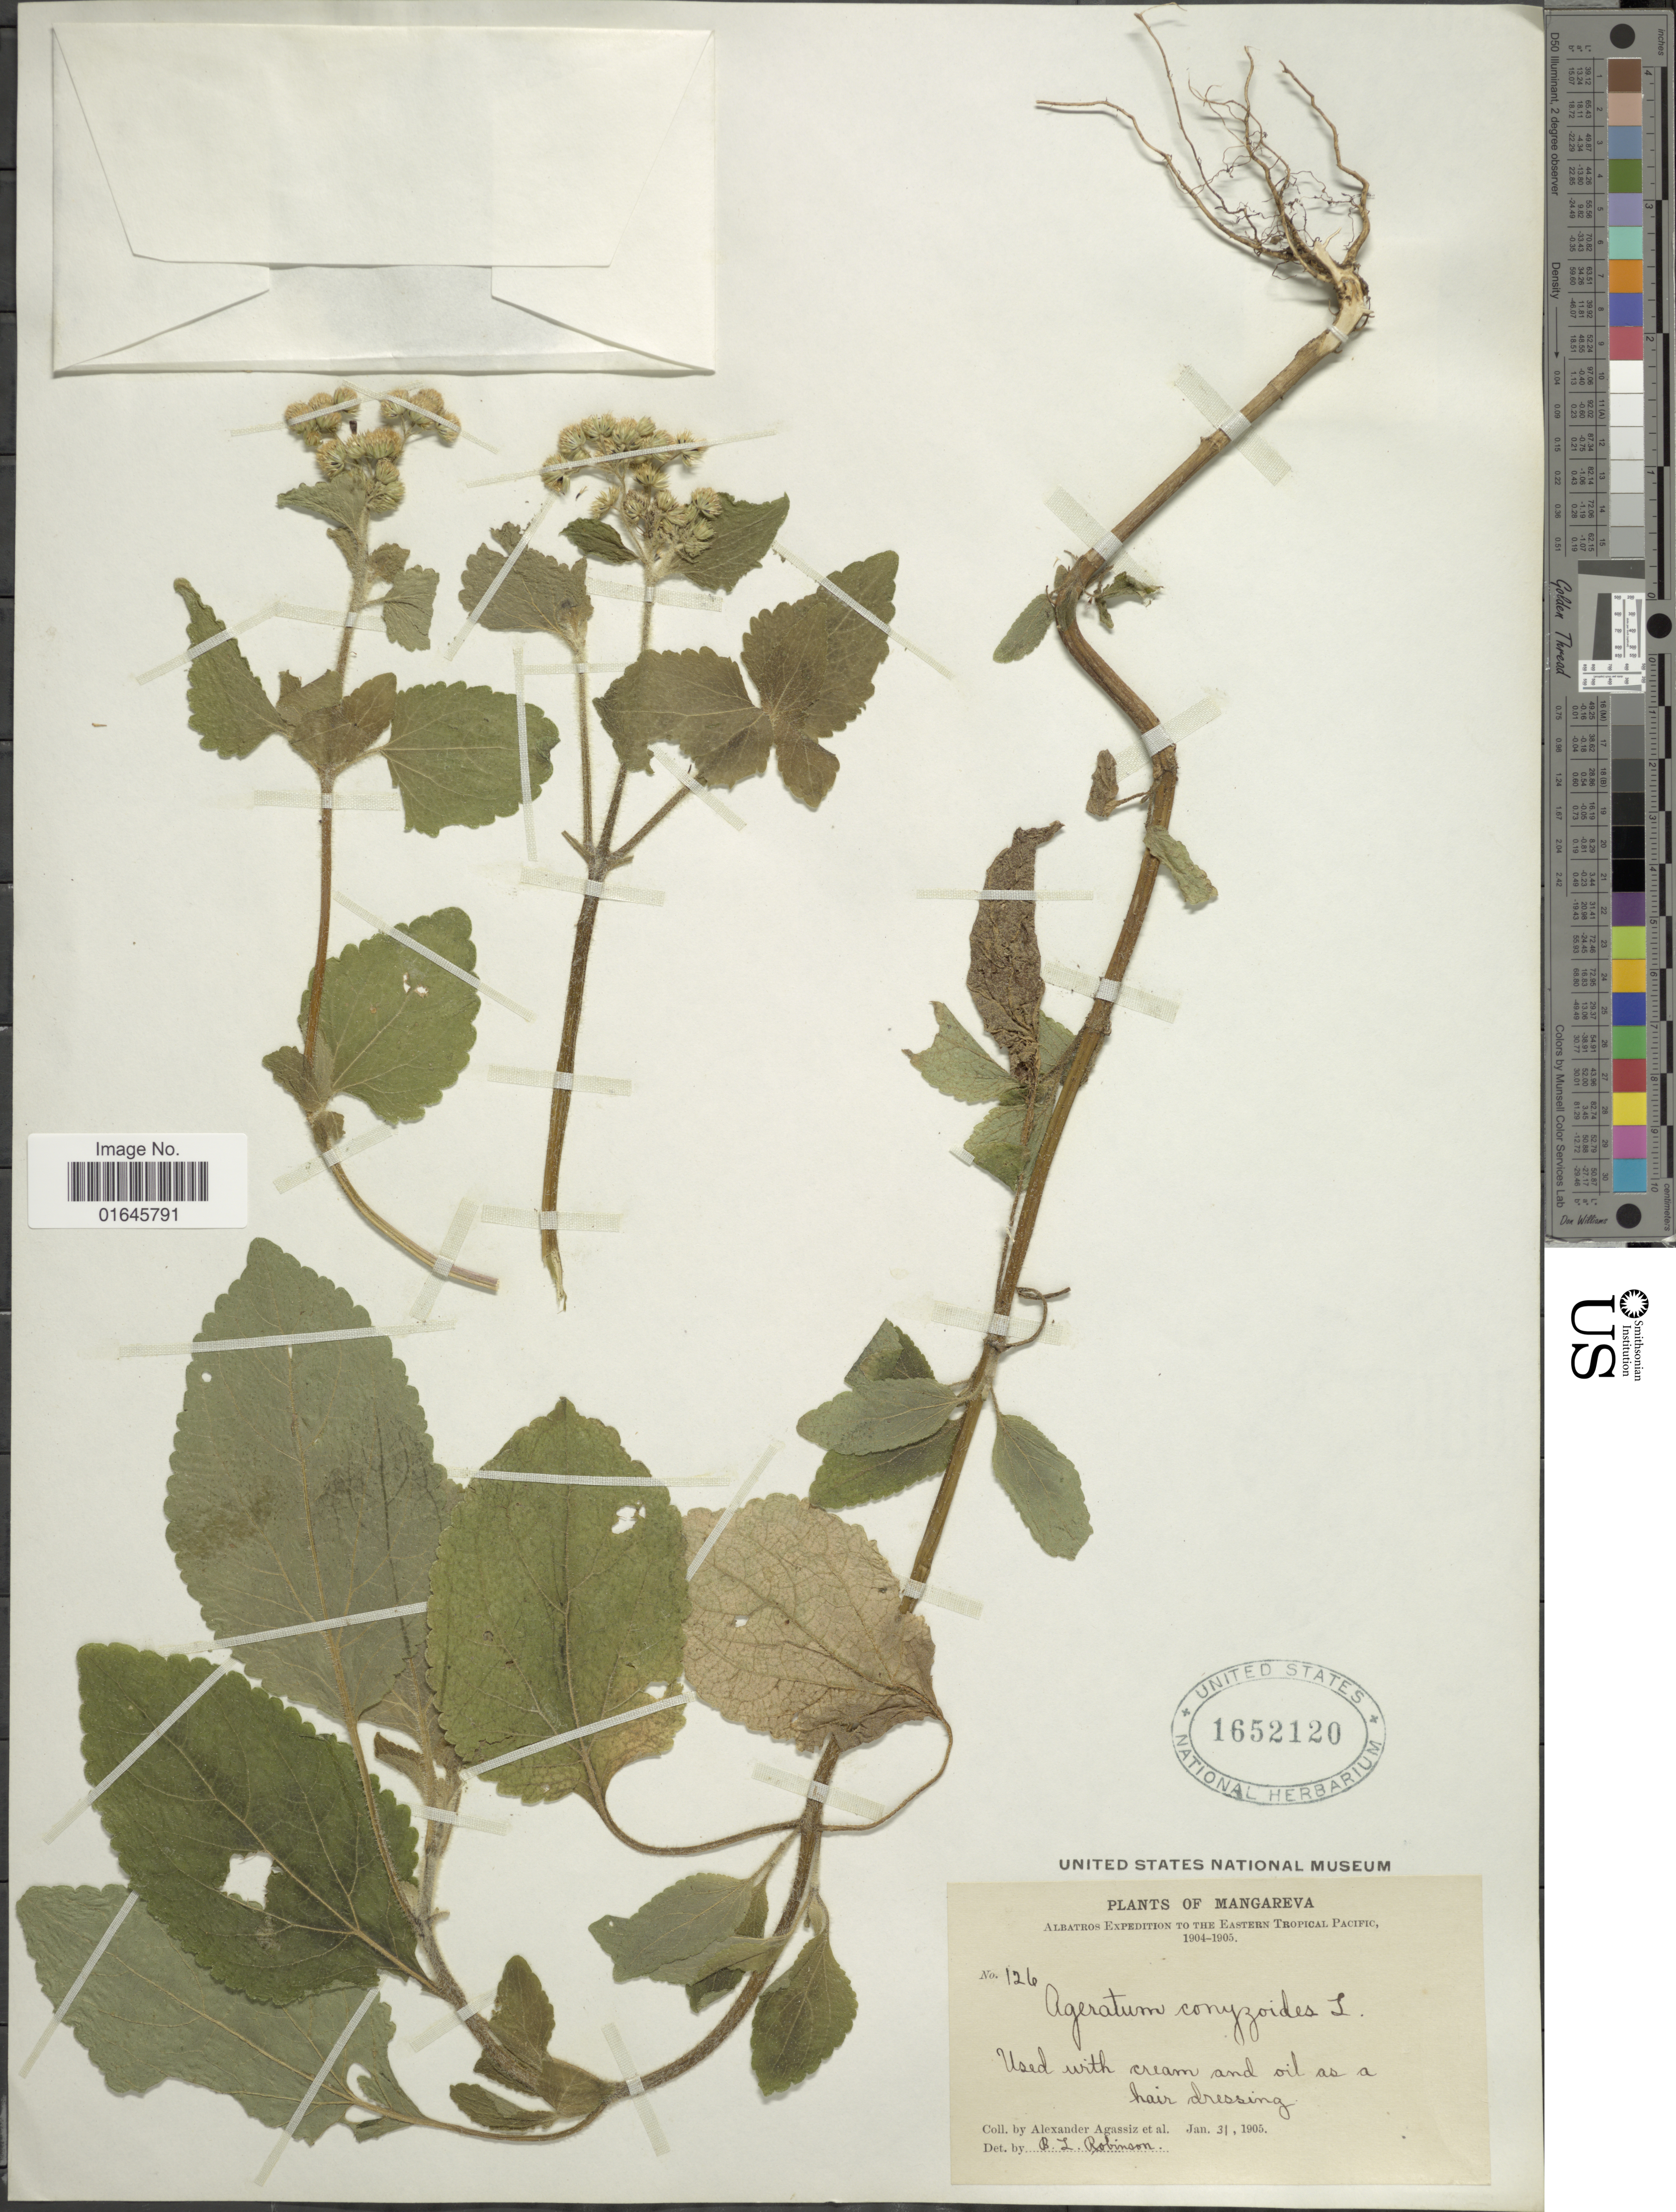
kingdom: Plantae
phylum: Tracheophyta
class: Magnoliopsida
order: Asterales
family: Asteraceae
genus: Ageratum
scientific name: Ageratum conyzoides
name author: L.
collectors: A. E. Agassiz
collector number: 126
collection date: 1905-01-31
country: French Polynesia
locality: Mangareva, The Eastern Tropical Pacific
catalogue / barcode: US 1652120